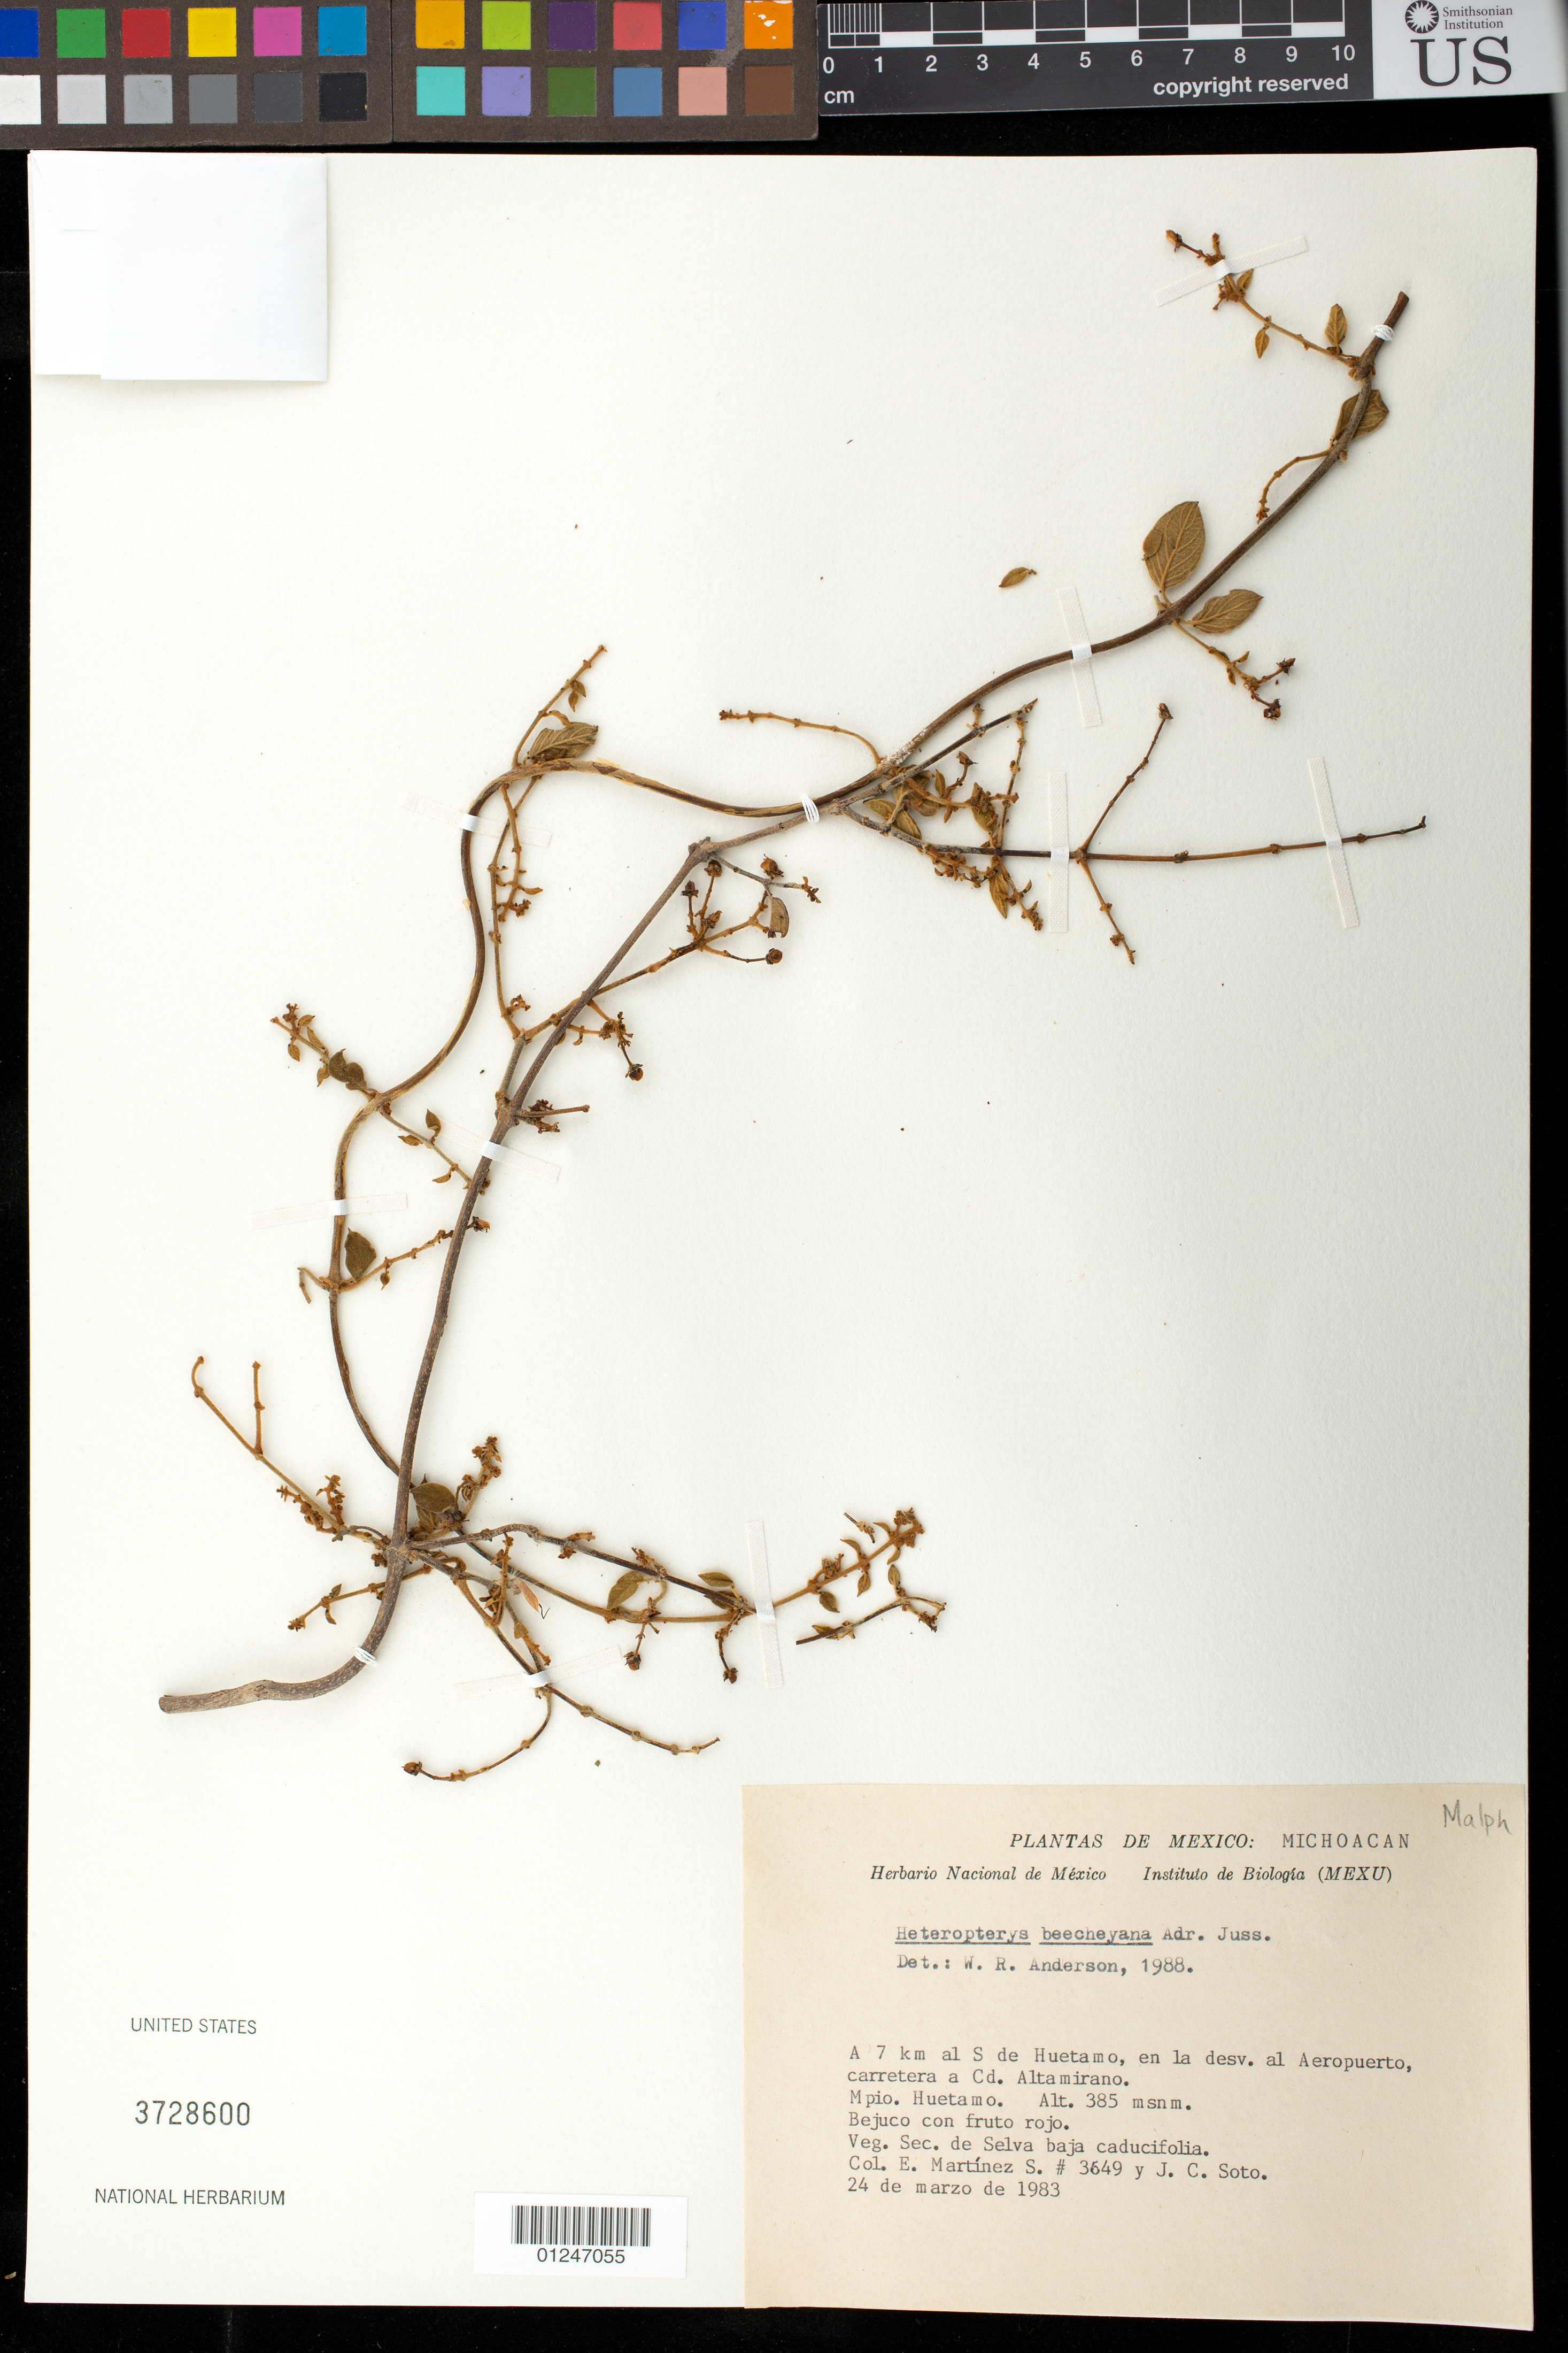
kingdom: Plantae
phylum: Tracheophyta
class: Magnoliopsida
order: Malpighiales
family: Malpighiaceae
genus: Heteropterys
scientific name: Heteropterys beecheyana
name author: A. Juss.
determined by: Anderson, W. R.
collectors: E. Martínez S. & J. Soto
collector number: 3649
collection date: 1983-03-24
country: Mexico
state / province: Michoacán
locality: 7 km al S de Huetamo, en la desv. Al Aeropuerto.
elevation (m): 385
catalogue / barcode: US 3728600